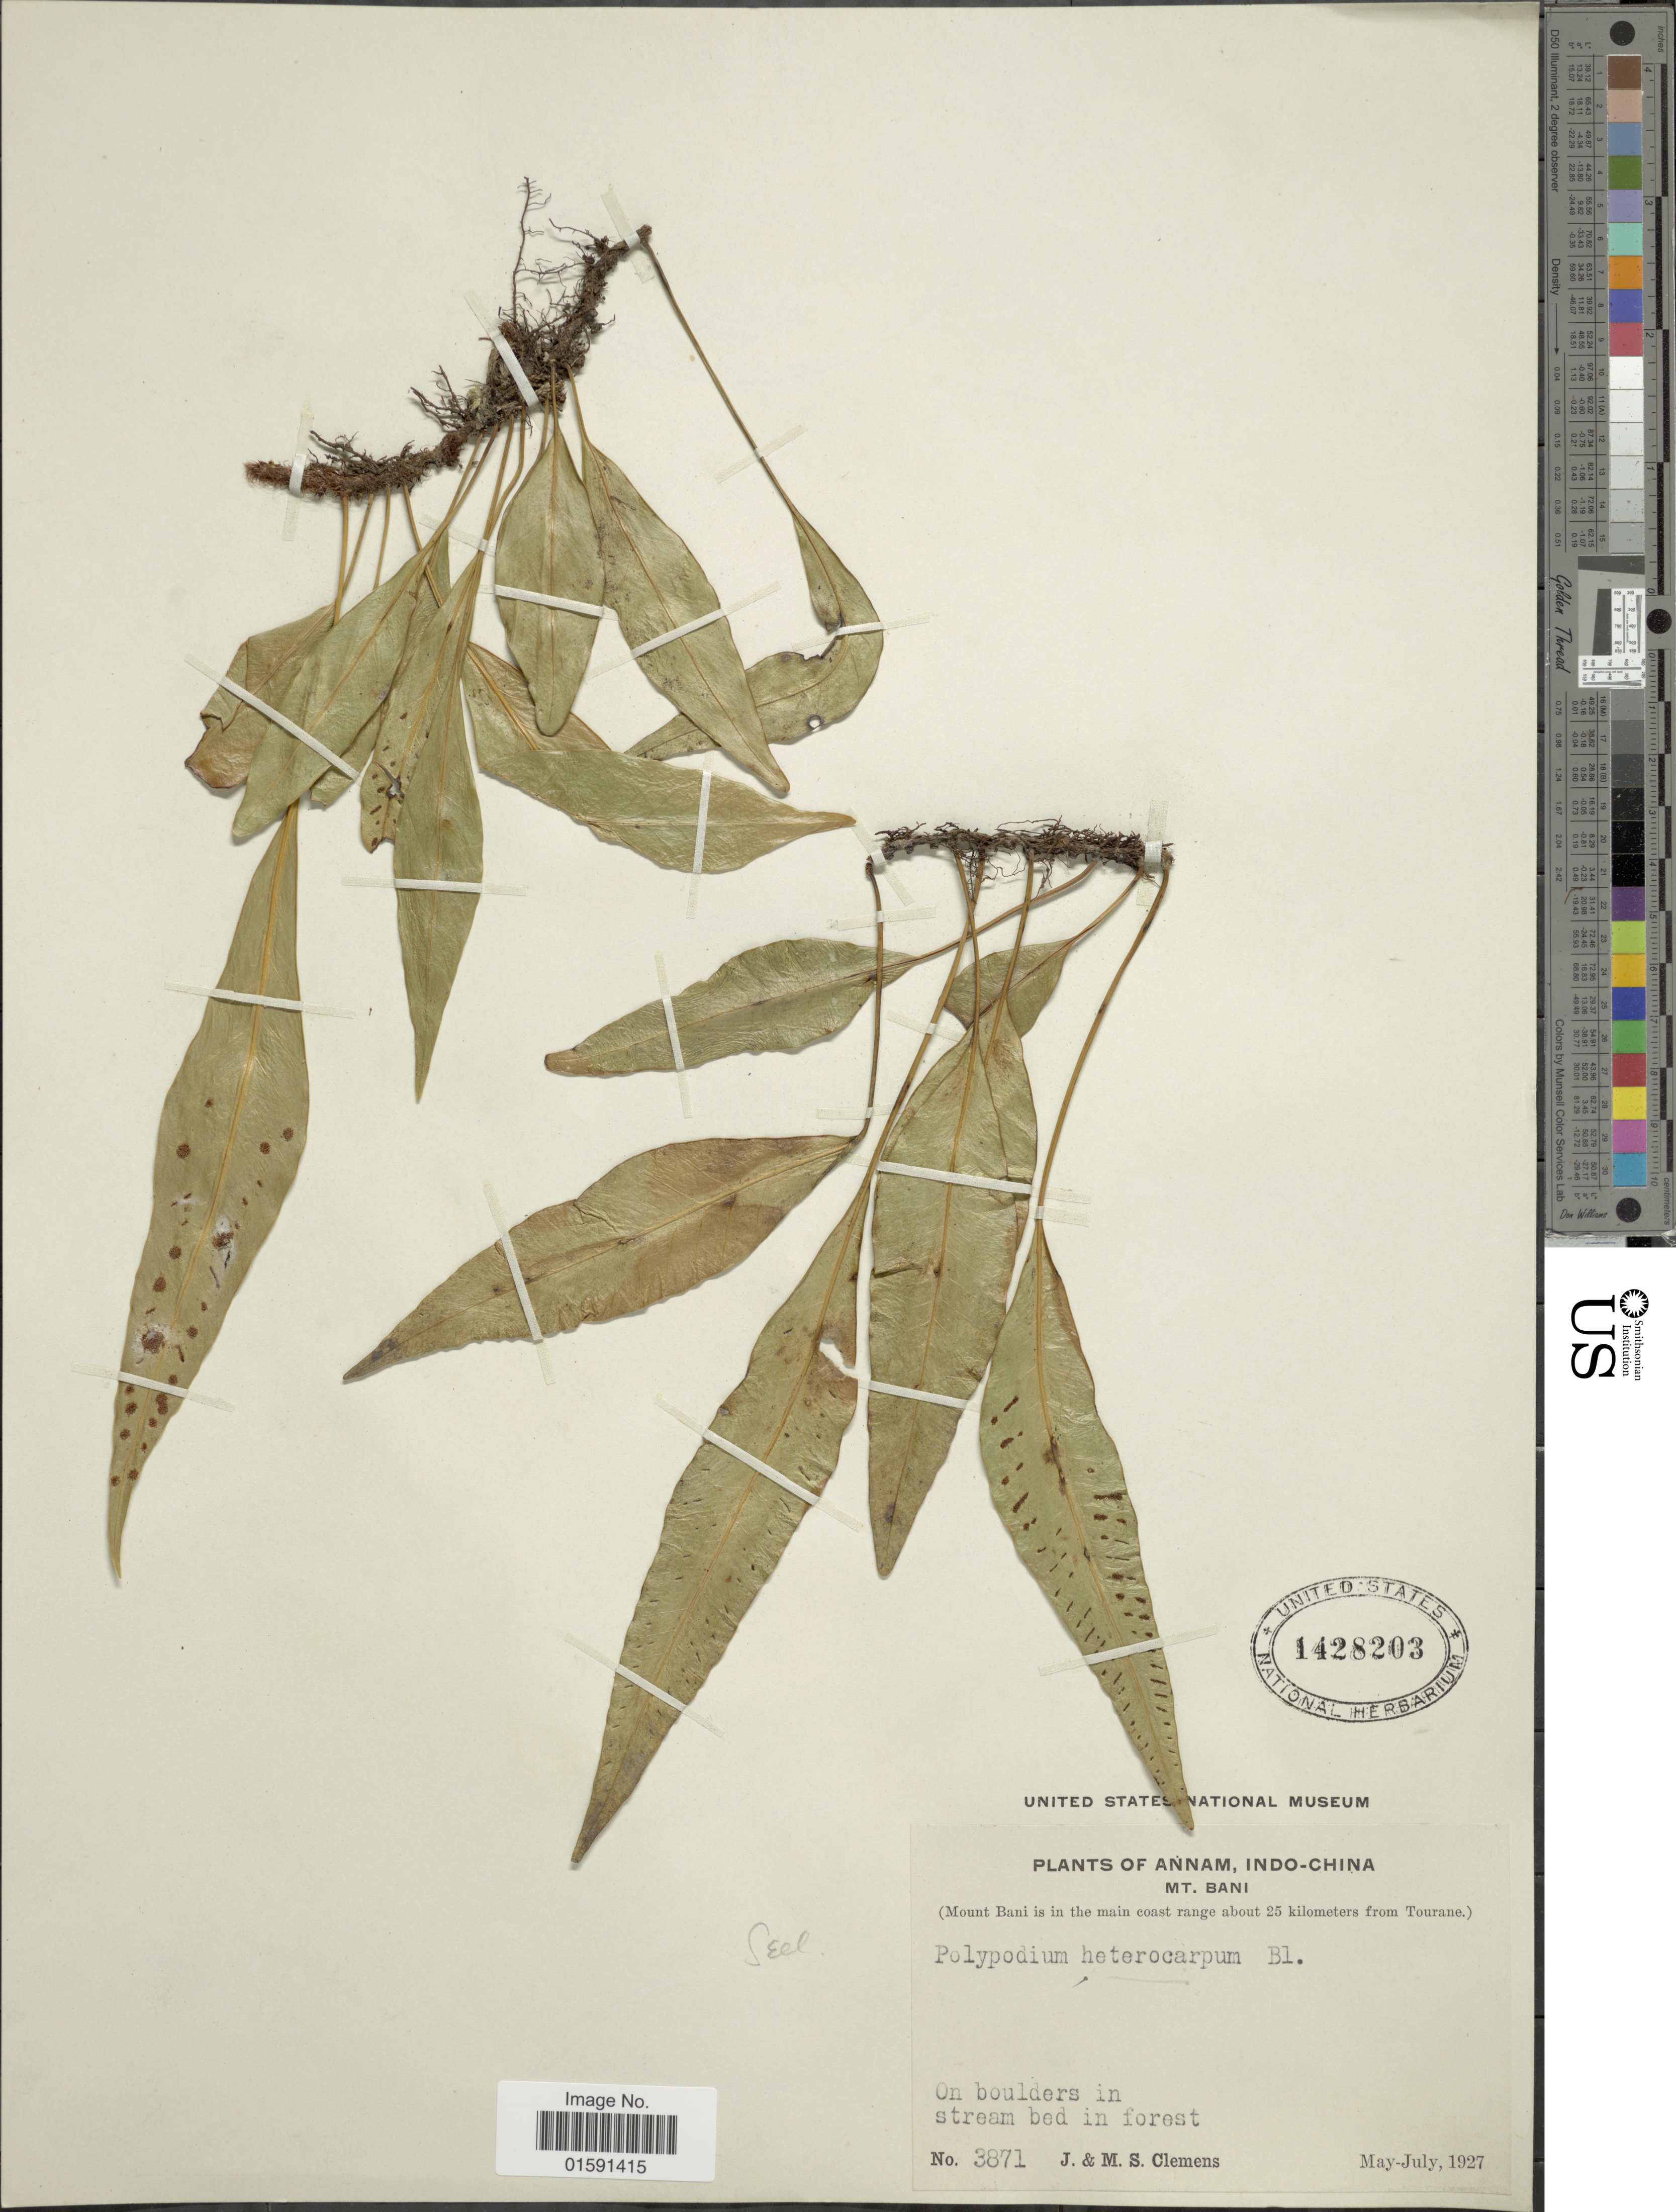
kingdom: Plantae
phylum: Tracheophyta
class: Polypodiopsida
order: Polypodiales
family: Polypodiaceae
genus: Selliguea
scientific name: Selliguea metteniana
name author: (Ces.) Ching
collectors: J. Clemens & M. S. Clemens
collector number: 3871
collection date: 1927-05/1927-07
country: Vietnam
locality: Annam, Indo-China, Mt. Bani (Mount Bani is the main coast range about 25 kilometers from Tourane)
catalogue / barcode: US 1428203